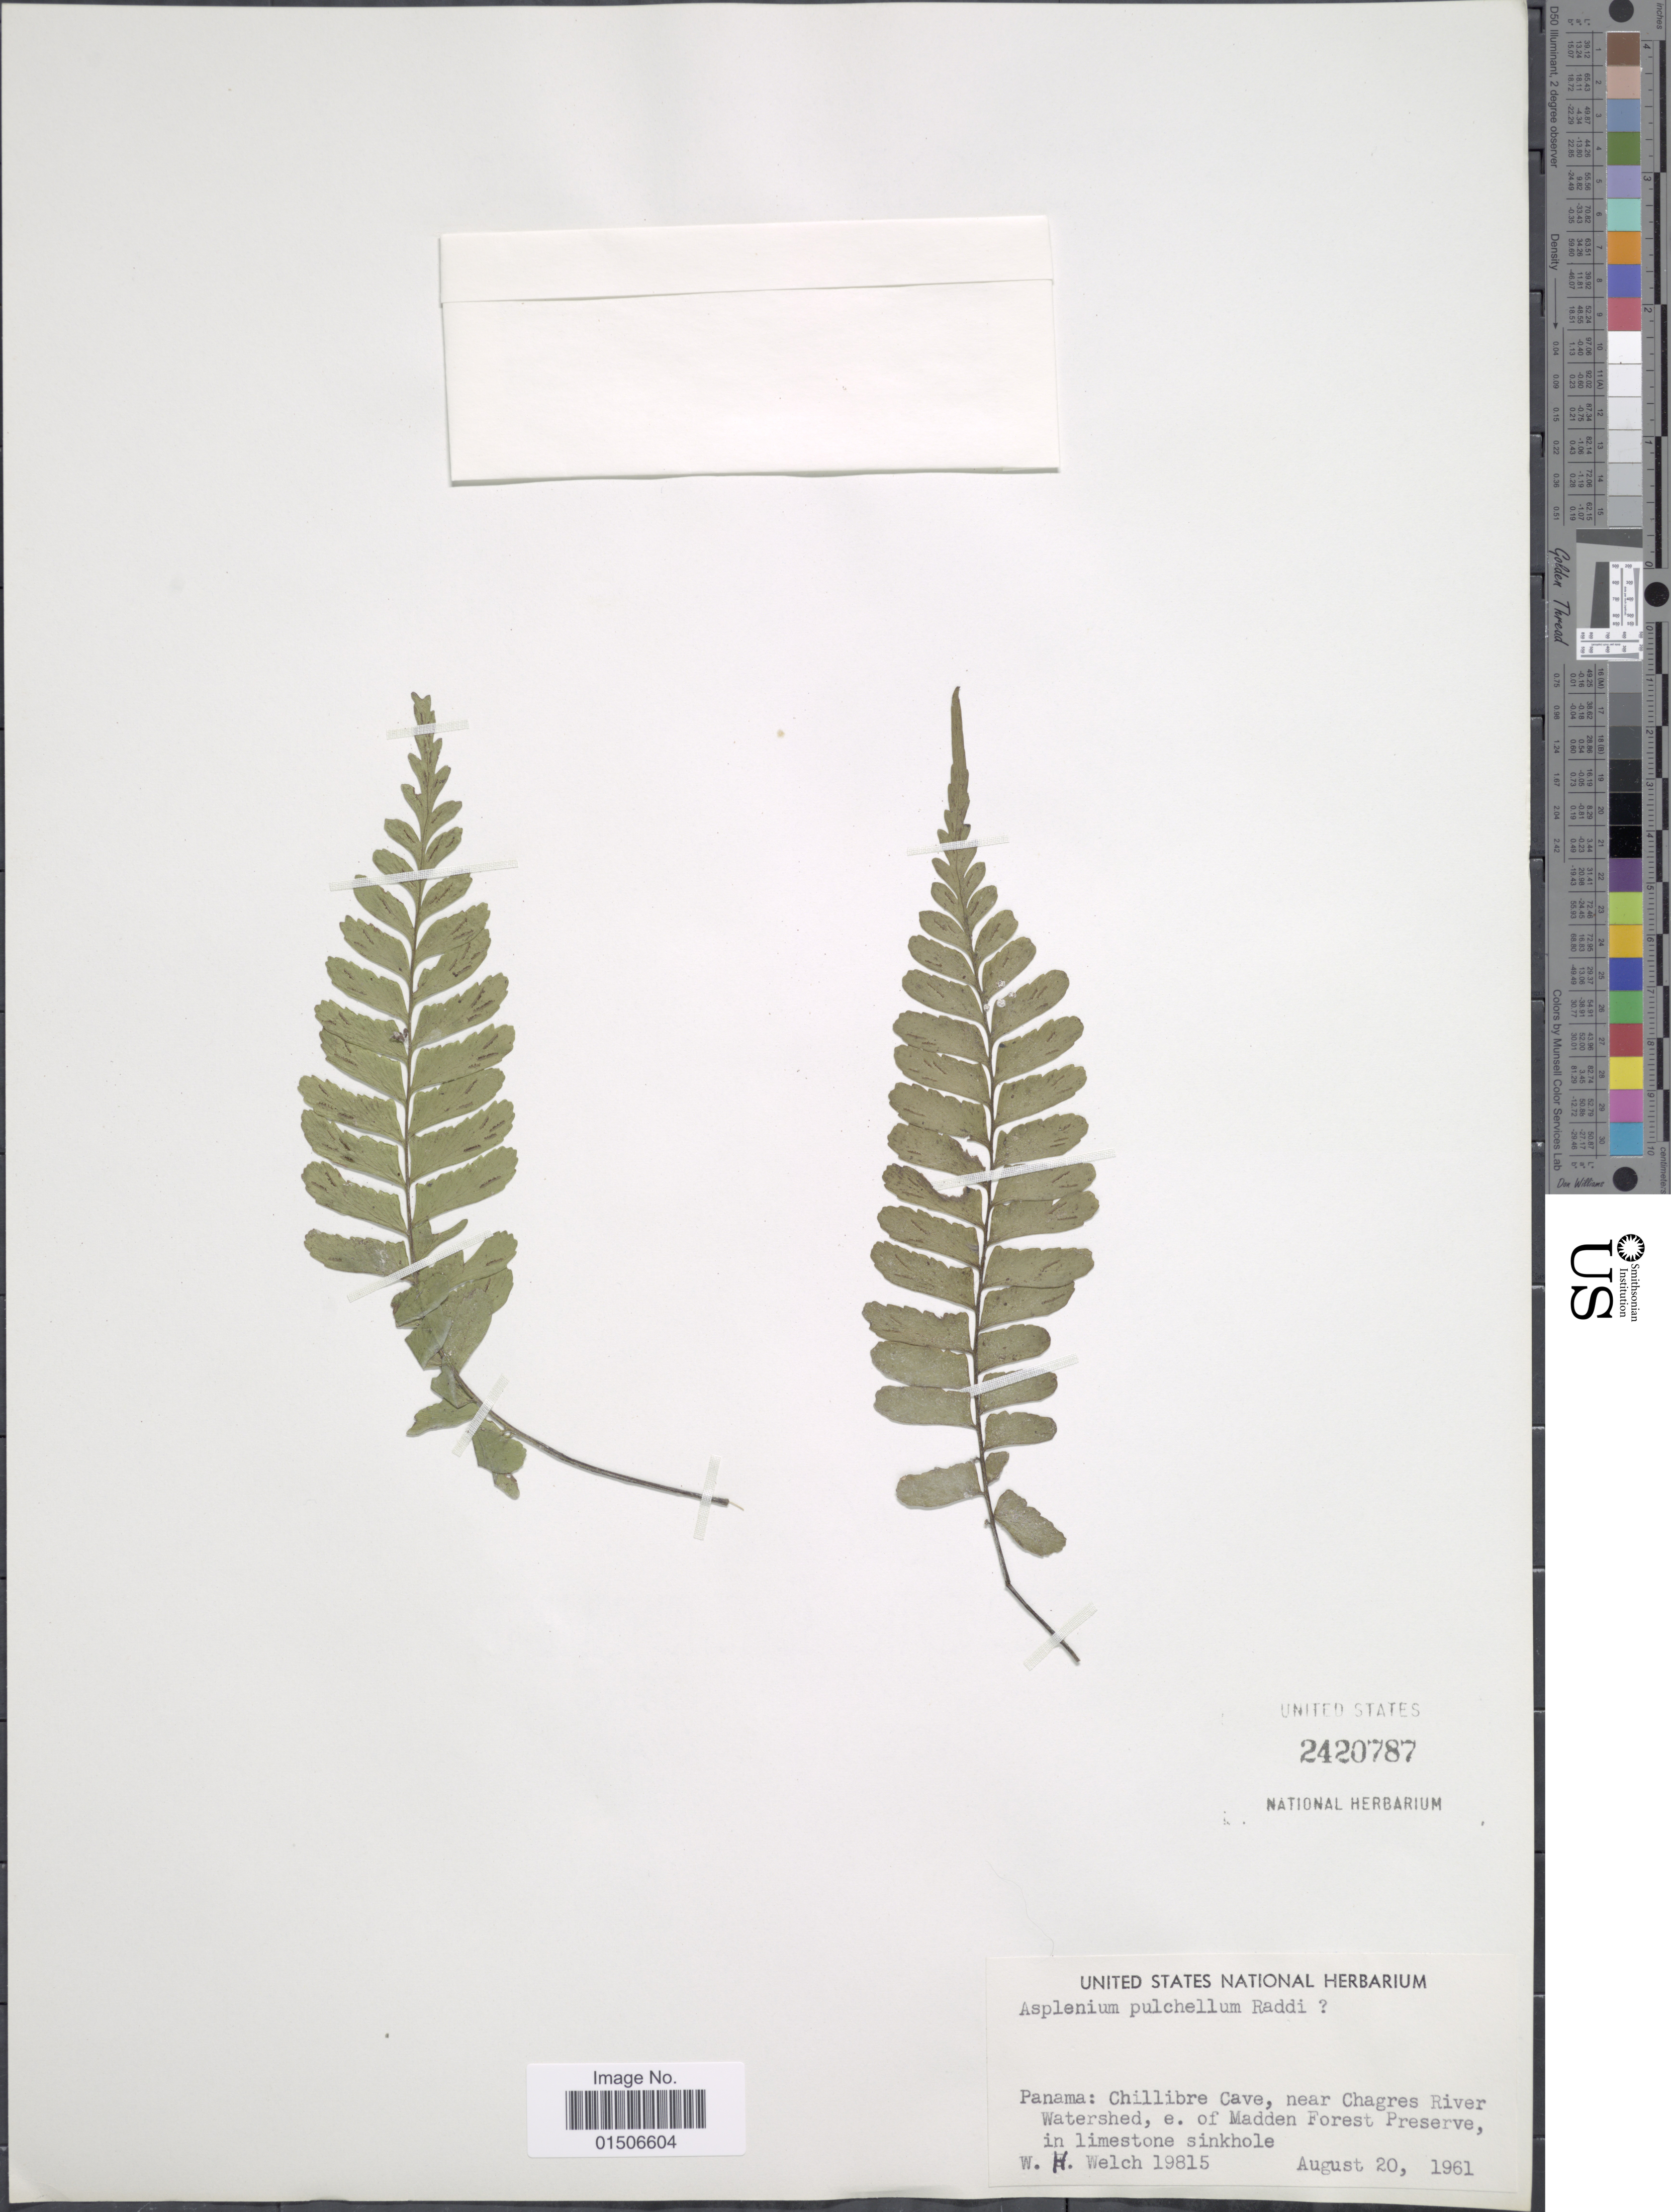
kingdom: Plantae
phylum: Tracheophyta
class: Polypodiopsida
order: Polypodiales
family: Aspleniaceae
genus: Asplenium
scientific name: Asplenium laetum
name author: Sw.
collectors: W. H. Welch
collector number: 19815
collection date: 1961-08-20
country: Panama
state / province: Panamá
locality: Cjillibre Cave, near Chagres River Watershed, e. of Madden Forest Preserve, in limestone sinkhole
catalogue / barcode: US 2420787